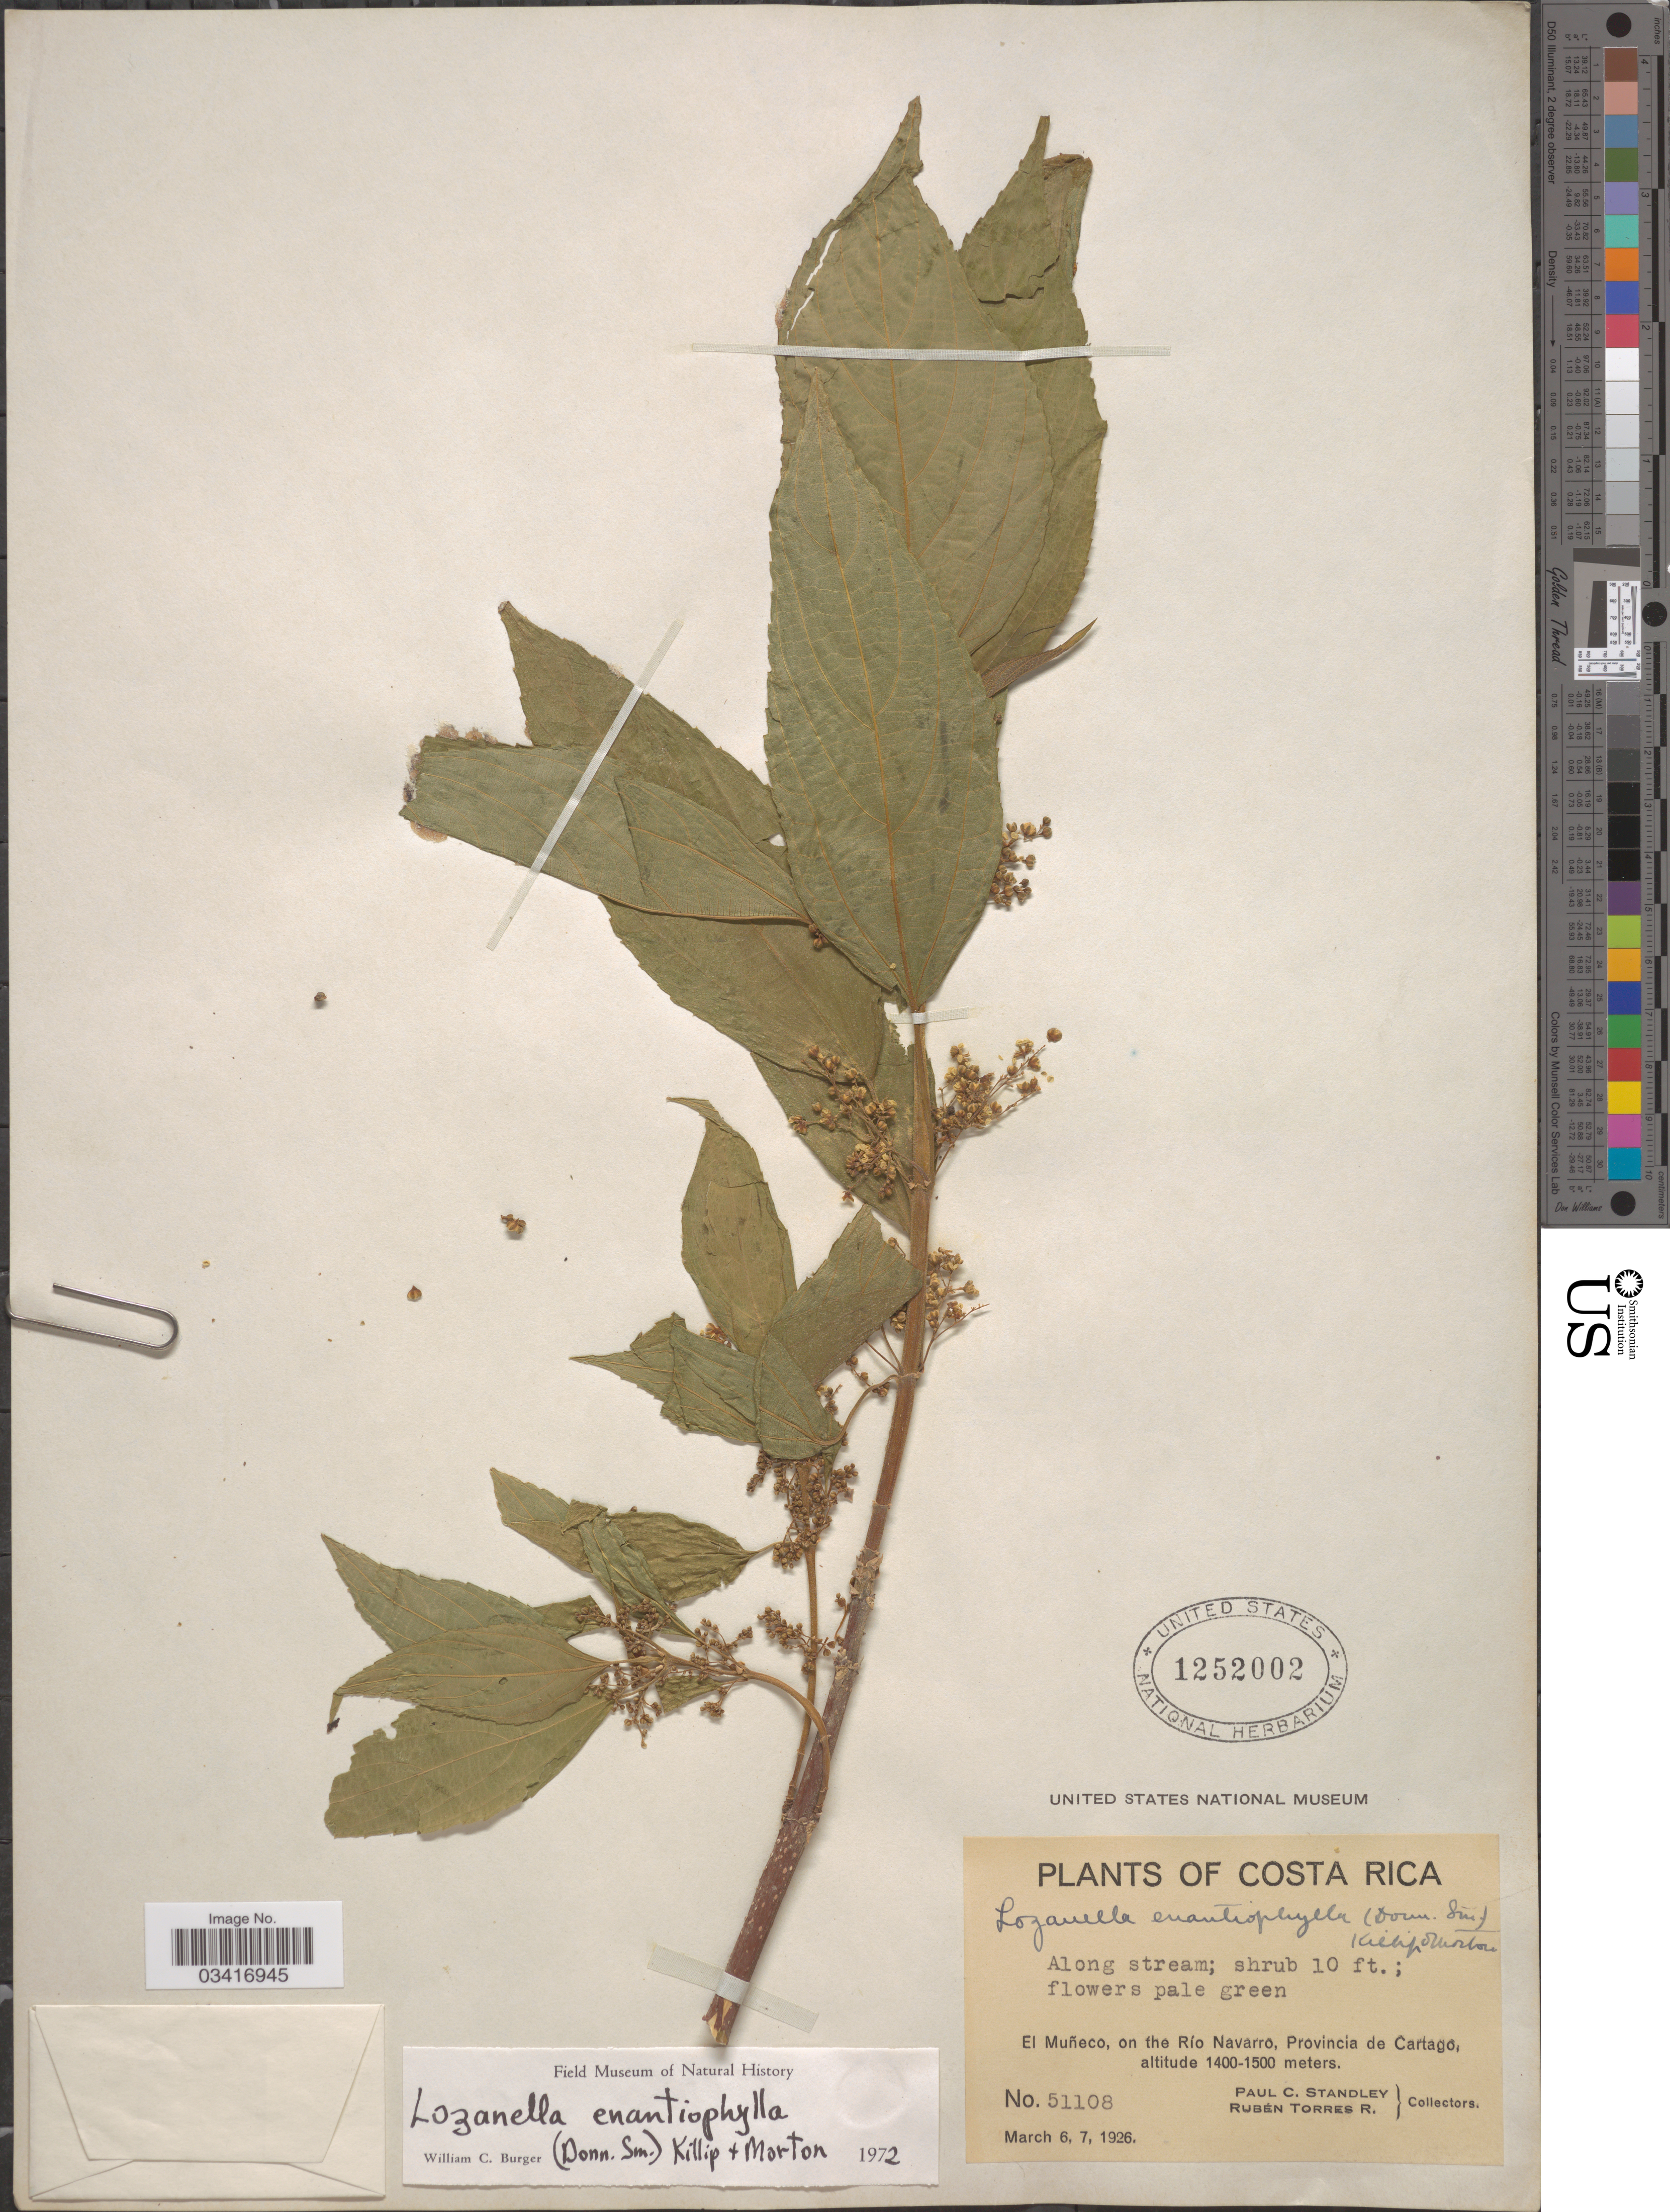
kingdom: Plantae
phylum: Tracheophyta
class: Magnoliopsida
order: Rosales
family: Cannabaceae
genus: Lozanella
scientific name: Lozanella enantiophylla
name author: (Donn. Sm.) Killip & C.V. Morton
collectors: P. C. Standley & R. Torres Rojas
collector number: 51108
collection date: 1926-03-06/1926-03-07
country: Costa Rica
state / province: Cartago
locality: El Muñeco, on the Río Navarro.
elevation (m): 1400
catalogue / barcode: US 1252002